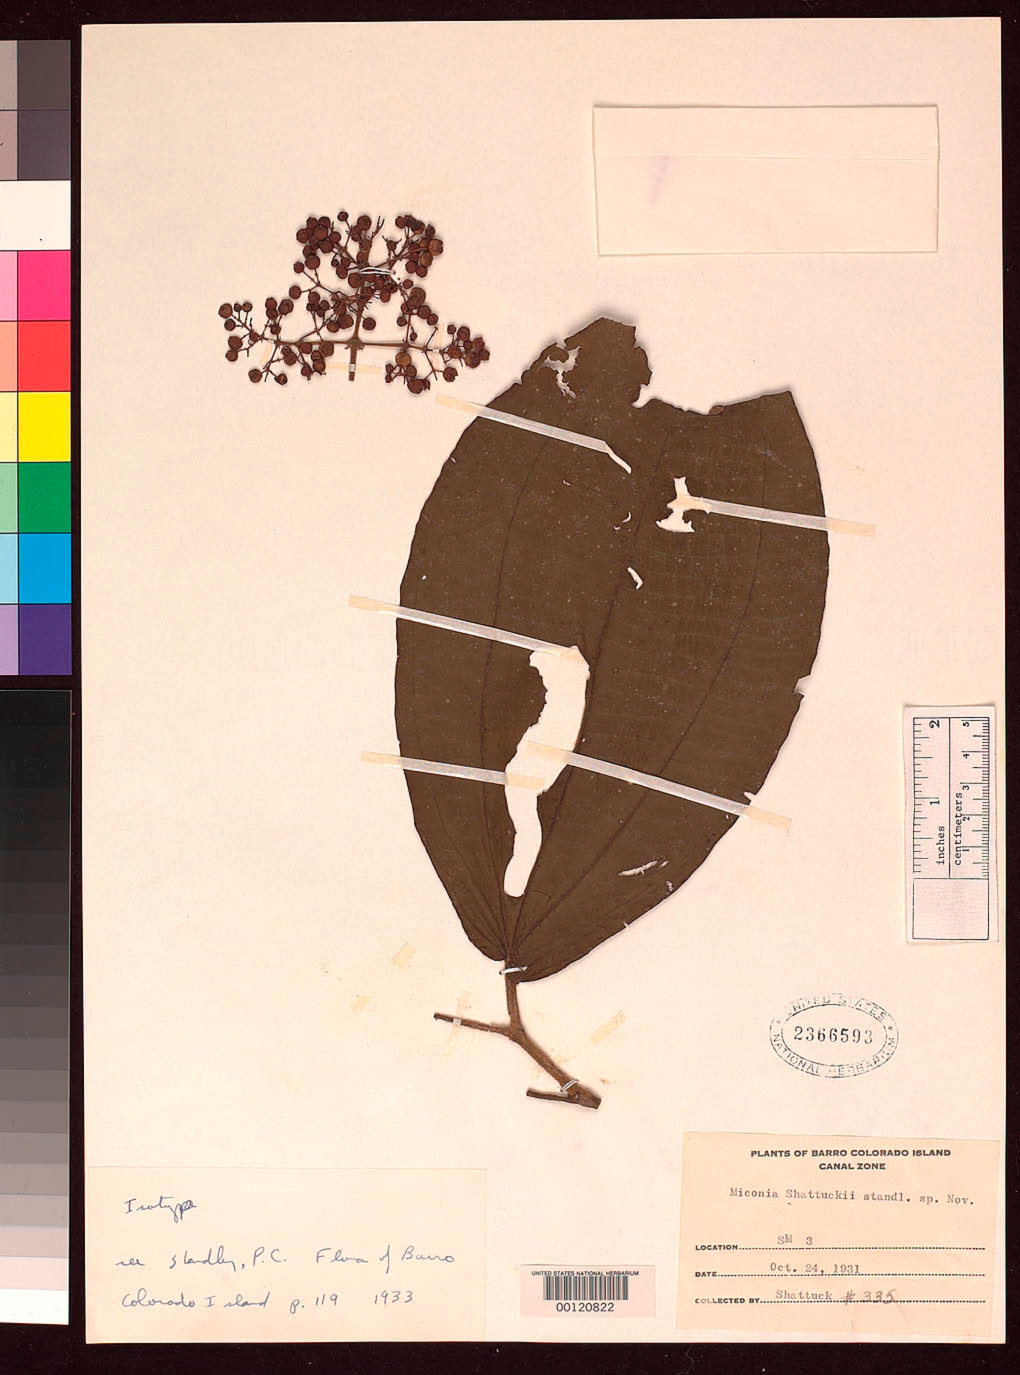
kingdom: Plantae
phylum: Tracheophyta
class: Magnoliopsida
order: Myrtales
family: Melastomataceae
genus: Miconia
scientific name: Miconia shattuckii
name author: Standl.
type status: Isotype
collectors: O. Shattuck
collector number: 335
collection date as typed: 24 Oct 1931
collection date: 1931-10-24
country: Panama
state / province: Panamá Oeste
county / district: Canal Zone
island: Barro Colorado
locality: Barro Colorado, Allison Armour Trail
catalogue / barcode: US 2366593